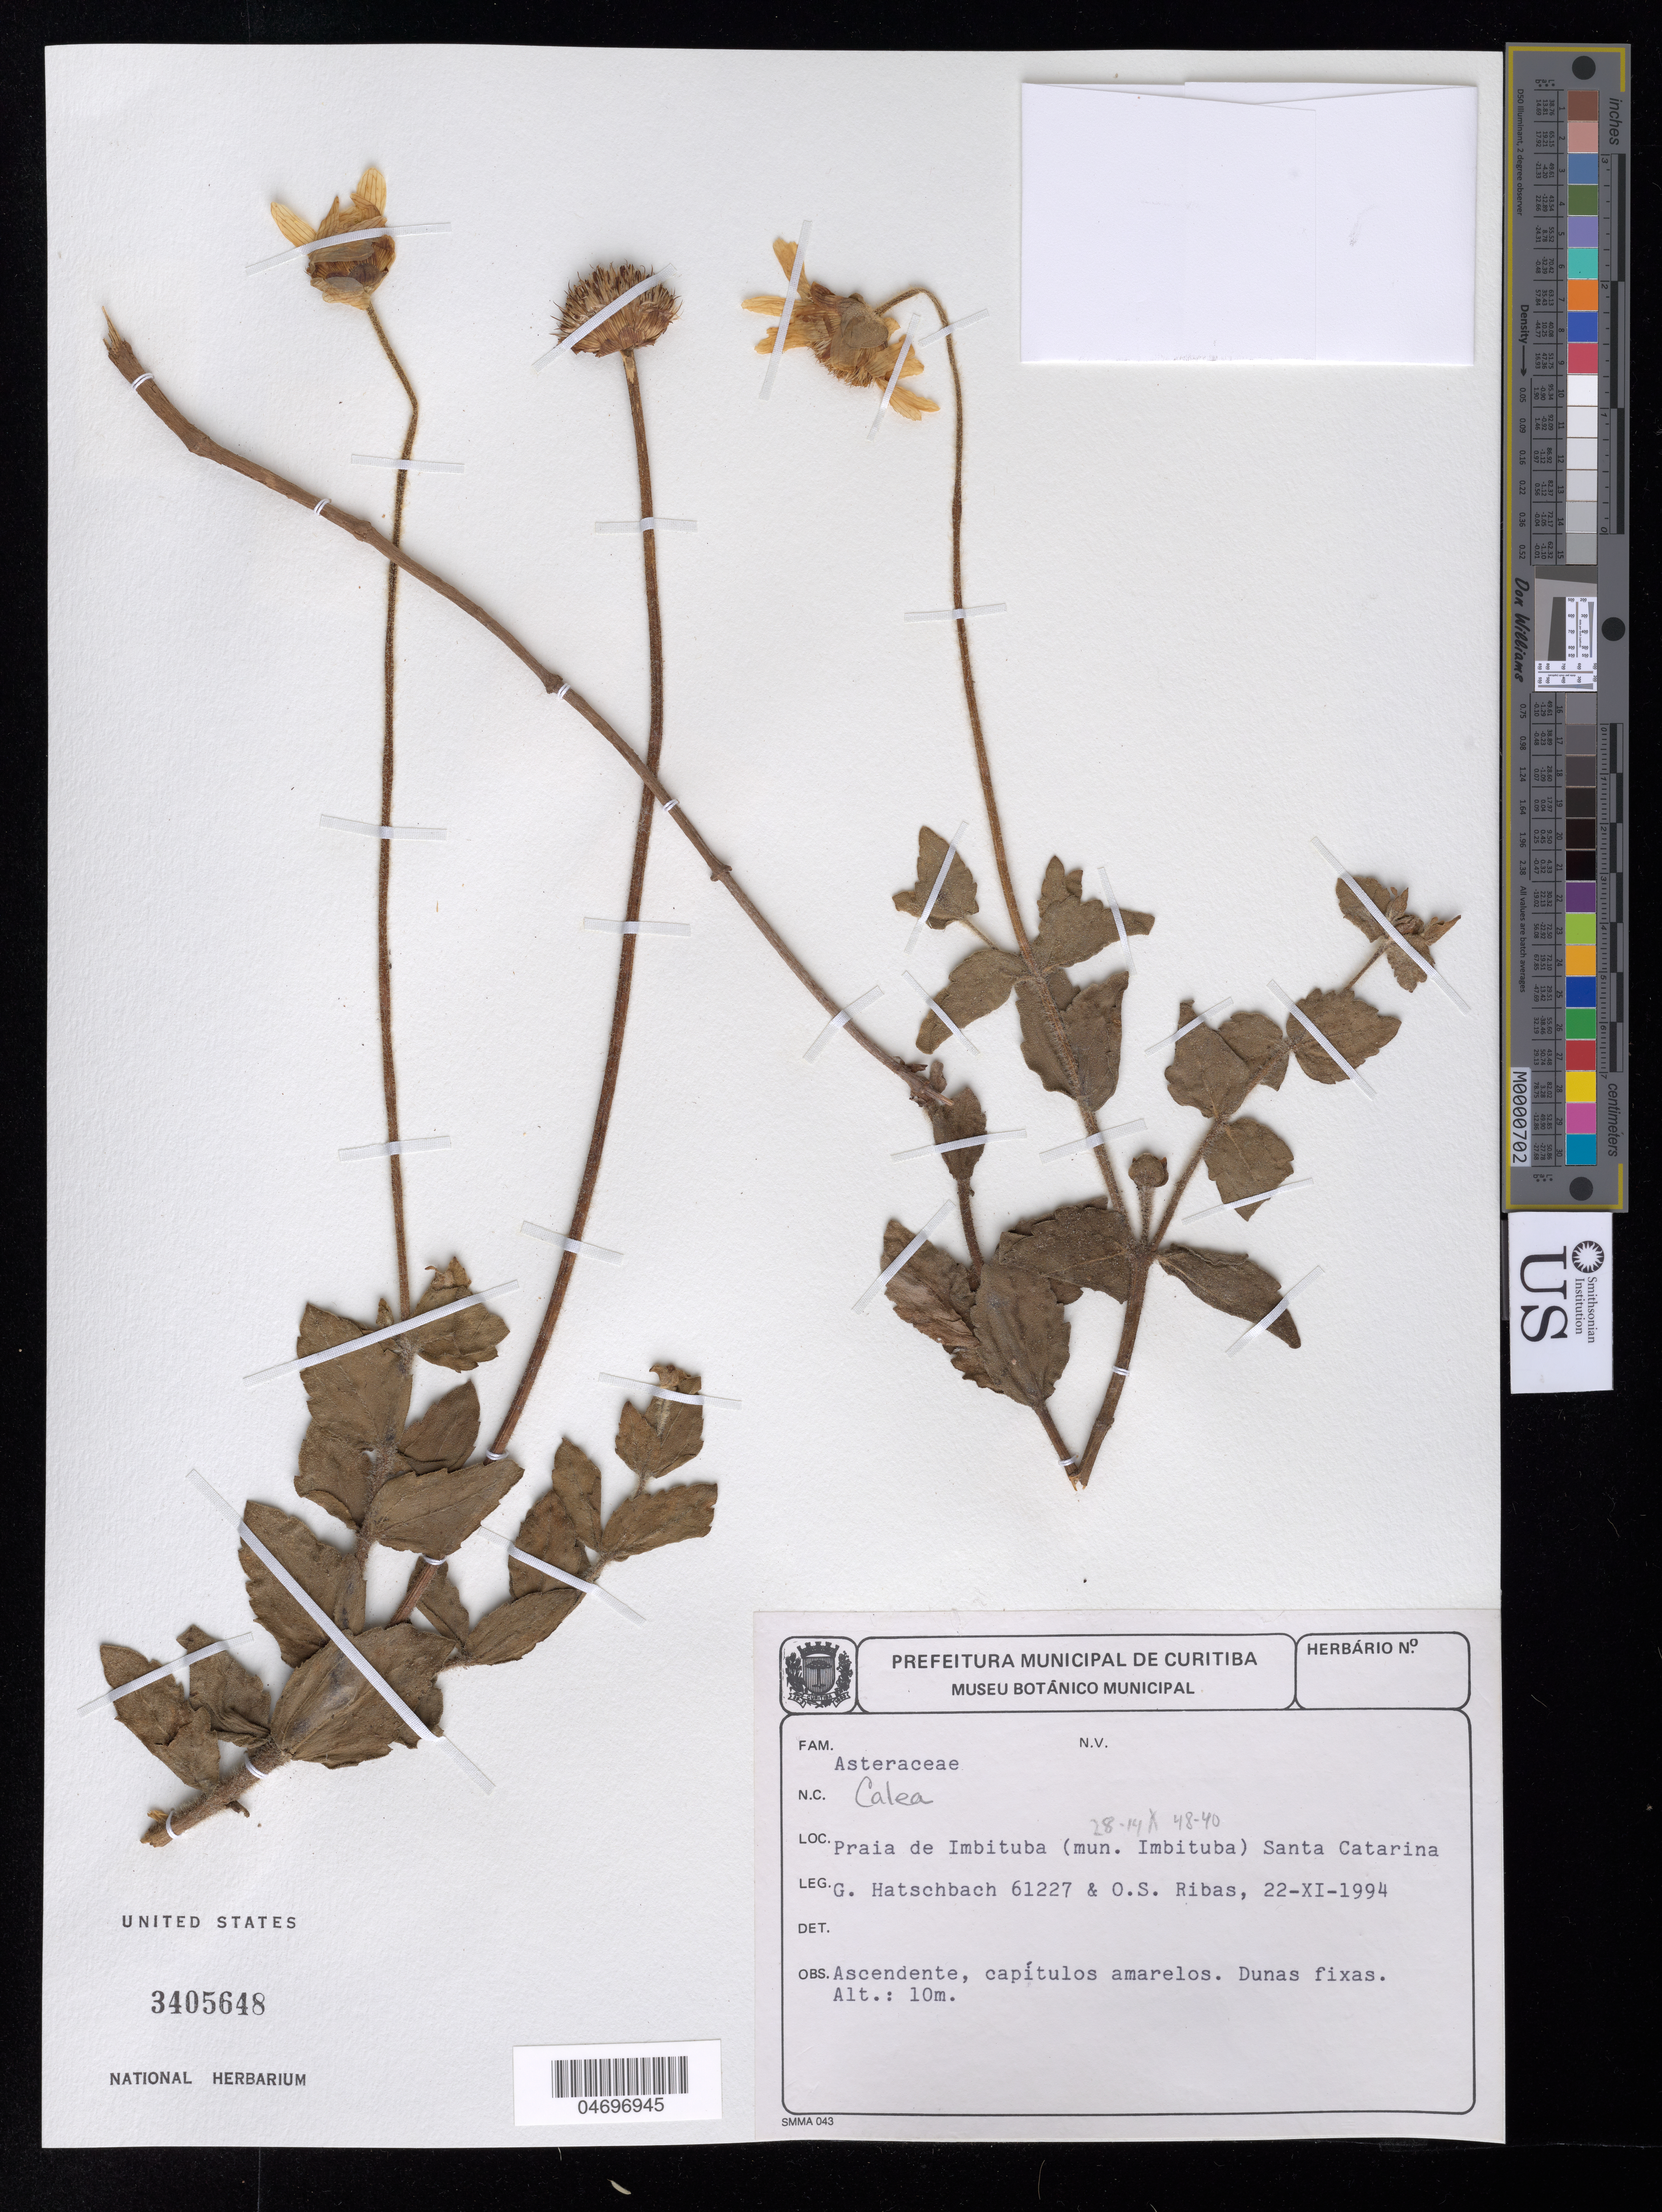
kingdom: Plantae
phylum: Tracheophyta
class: Magnoliopsida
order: Asterales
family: Asteraceae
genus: Calea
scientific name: Calea uniflora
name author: Less.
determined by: Bueno, Vinicius Resende, (ICN), Universidade Federal do Rio Grande do Sul (BRAZIL)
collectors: G. Hatschbach & O. S. Ribas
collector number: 61227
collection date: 1994-11-22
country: Brazil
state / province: Santa Catarina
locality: Praia de Imbituba (mun, Imbituba) Santa Catarina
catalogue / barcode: US 3405648